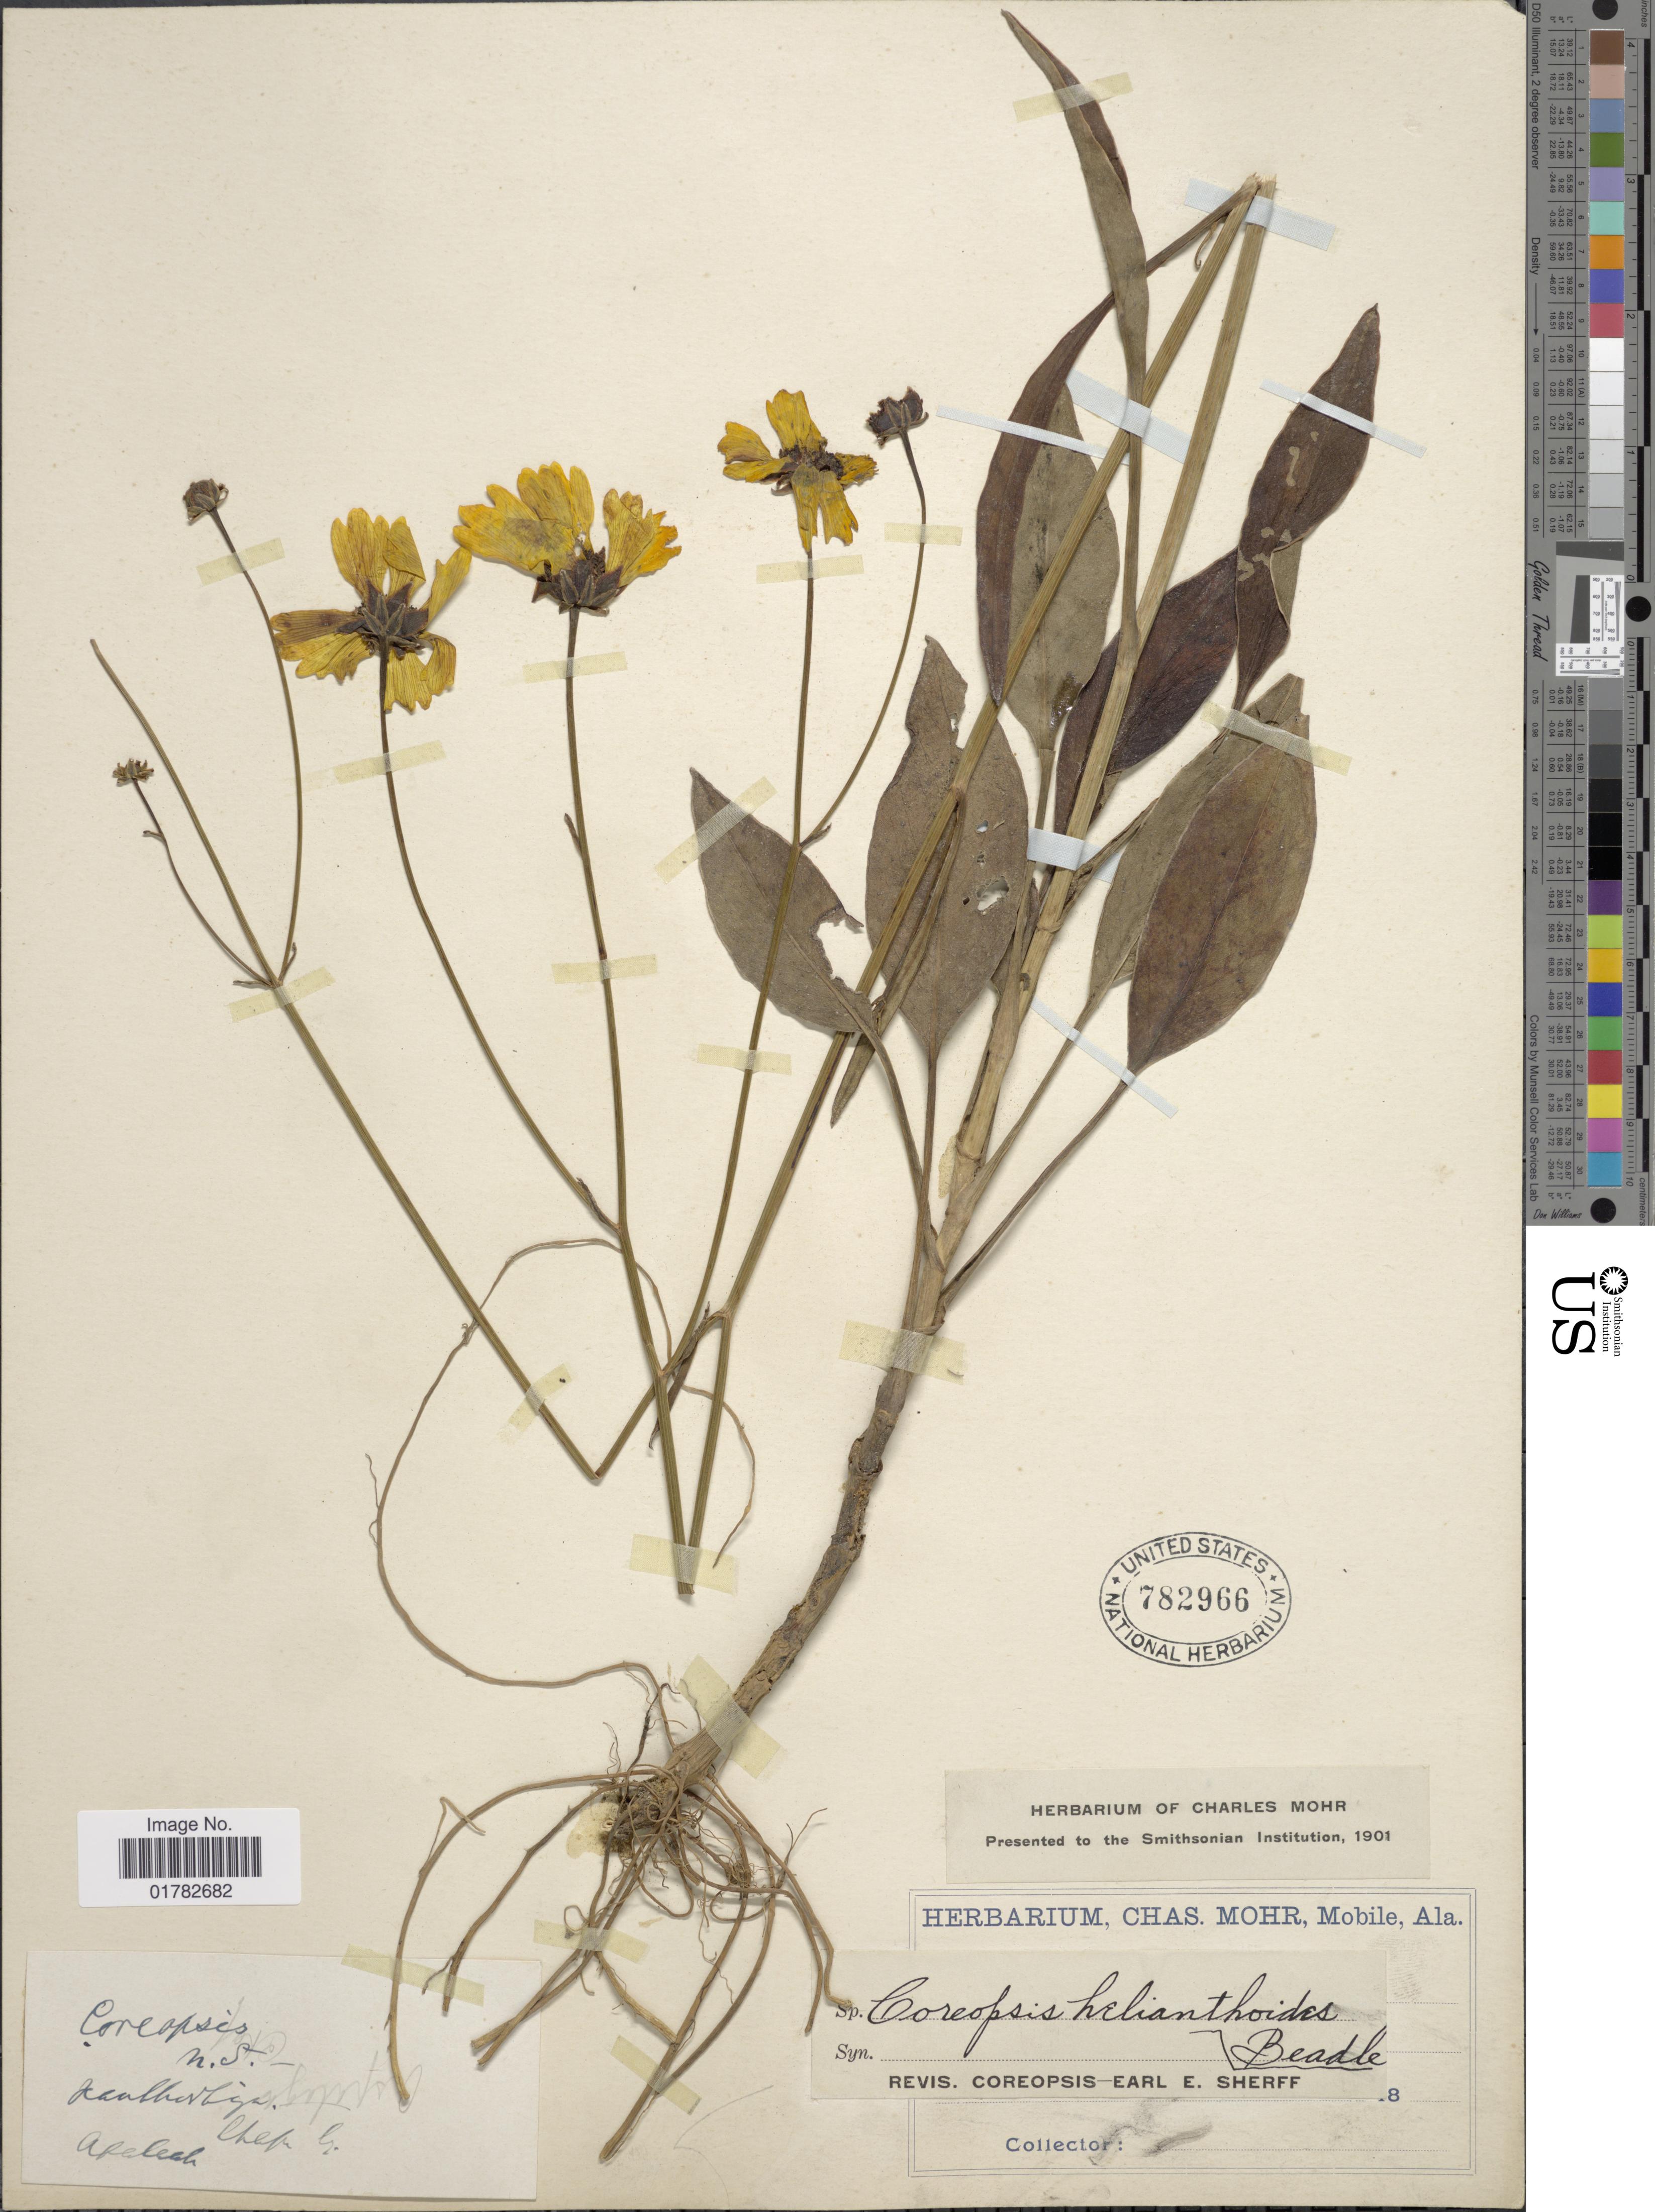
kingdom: Plantae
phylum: Tracheophyta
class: Magnoliopsida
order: Asterales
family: Asteraceae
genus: Coreopsis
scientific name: Coreopsis helianthoides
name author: Beadle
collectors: E. E. Sherff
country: United States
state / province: Florida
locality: Jacksonville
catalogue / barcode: US 782966